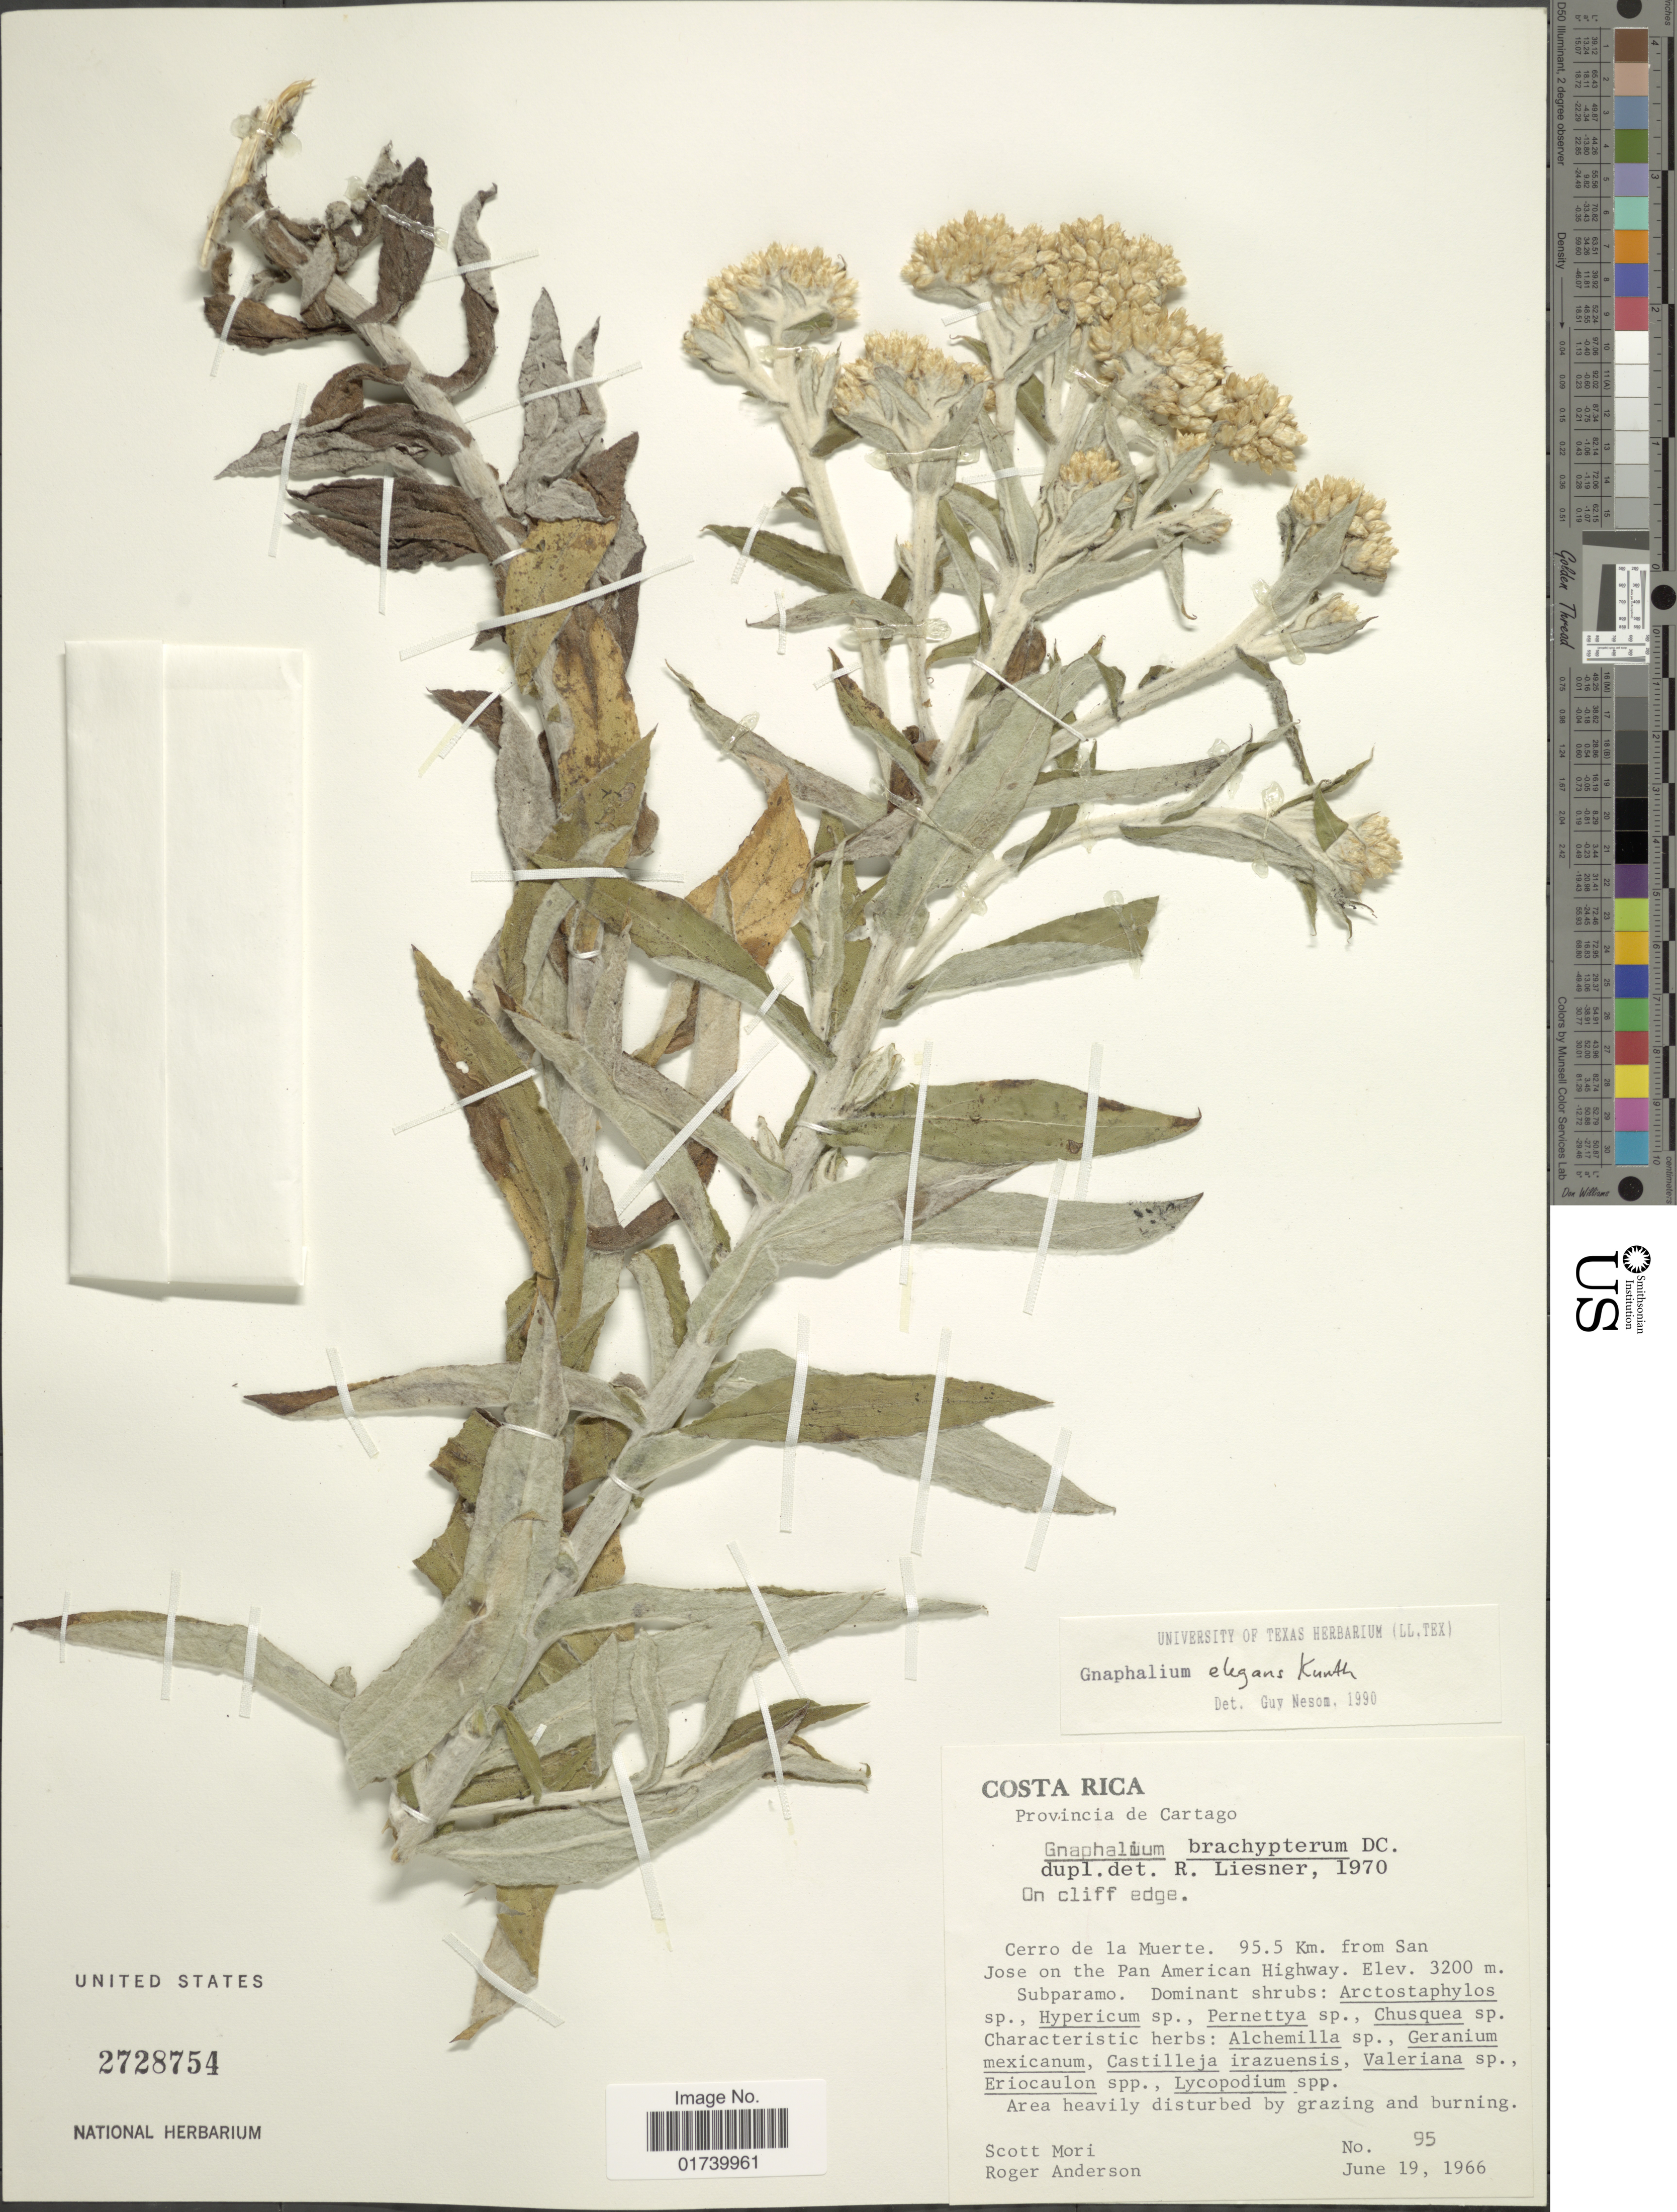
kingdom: Plantae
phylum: Tracheophyta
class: Magnoliopsida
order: Asterales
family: Asteraceae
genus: Pseudognaphalium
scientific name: Pseudognaphalium elegans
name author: (Kunth) Kartesz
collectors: S. Mori & R. A. Anderson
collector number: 95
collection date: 1966-06-19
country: Costa Rica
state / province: Cartago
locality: Provincia de Cartago, on cliff edge, Cerro de la Muerte, 95.5 km from San Jose on the Pan American Highway.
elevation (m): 3200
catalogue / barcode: US 2728754